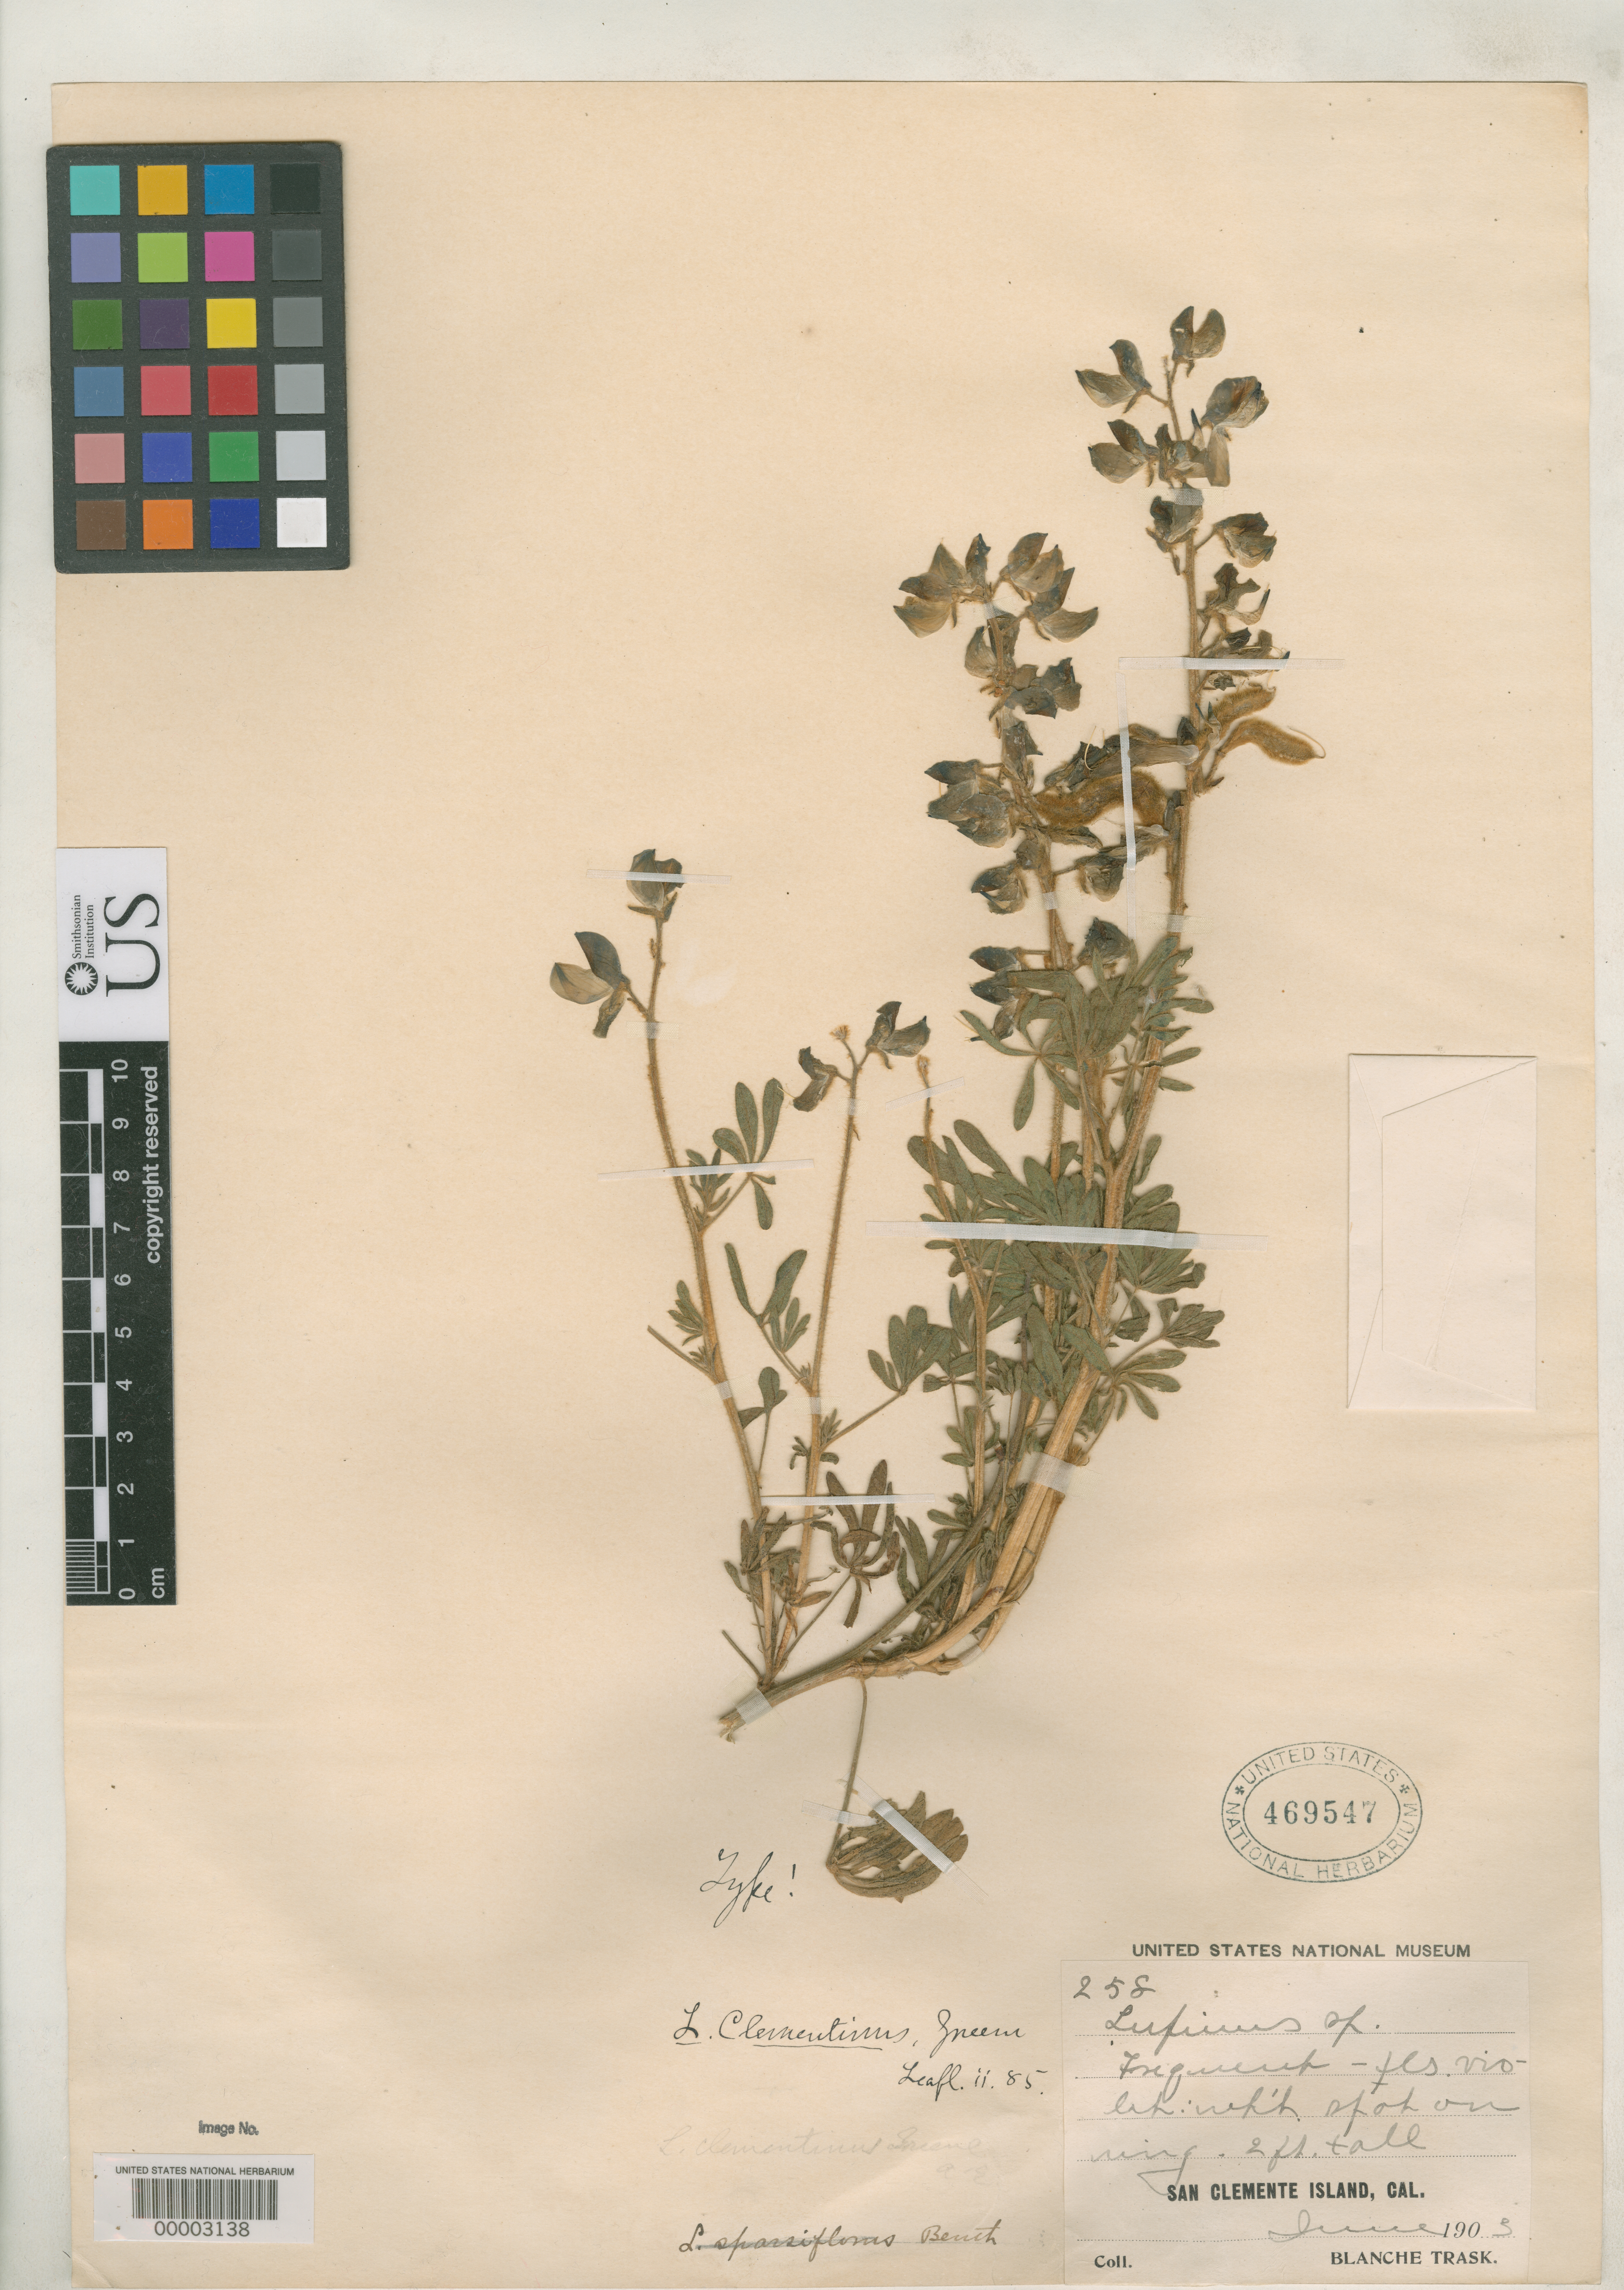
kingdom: Plantae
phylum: Tracheophyta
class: Magnoliopsida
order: Fabales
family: Fabaceae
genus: Lupinus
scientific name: Lupinus clementinus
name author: Greene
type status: Isotype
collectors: B. Trask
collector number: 258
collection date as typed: Jun 1903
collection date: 1903-06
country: United States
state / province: California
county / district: Los Angeles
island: San Clemente Island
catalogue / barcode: US 469547